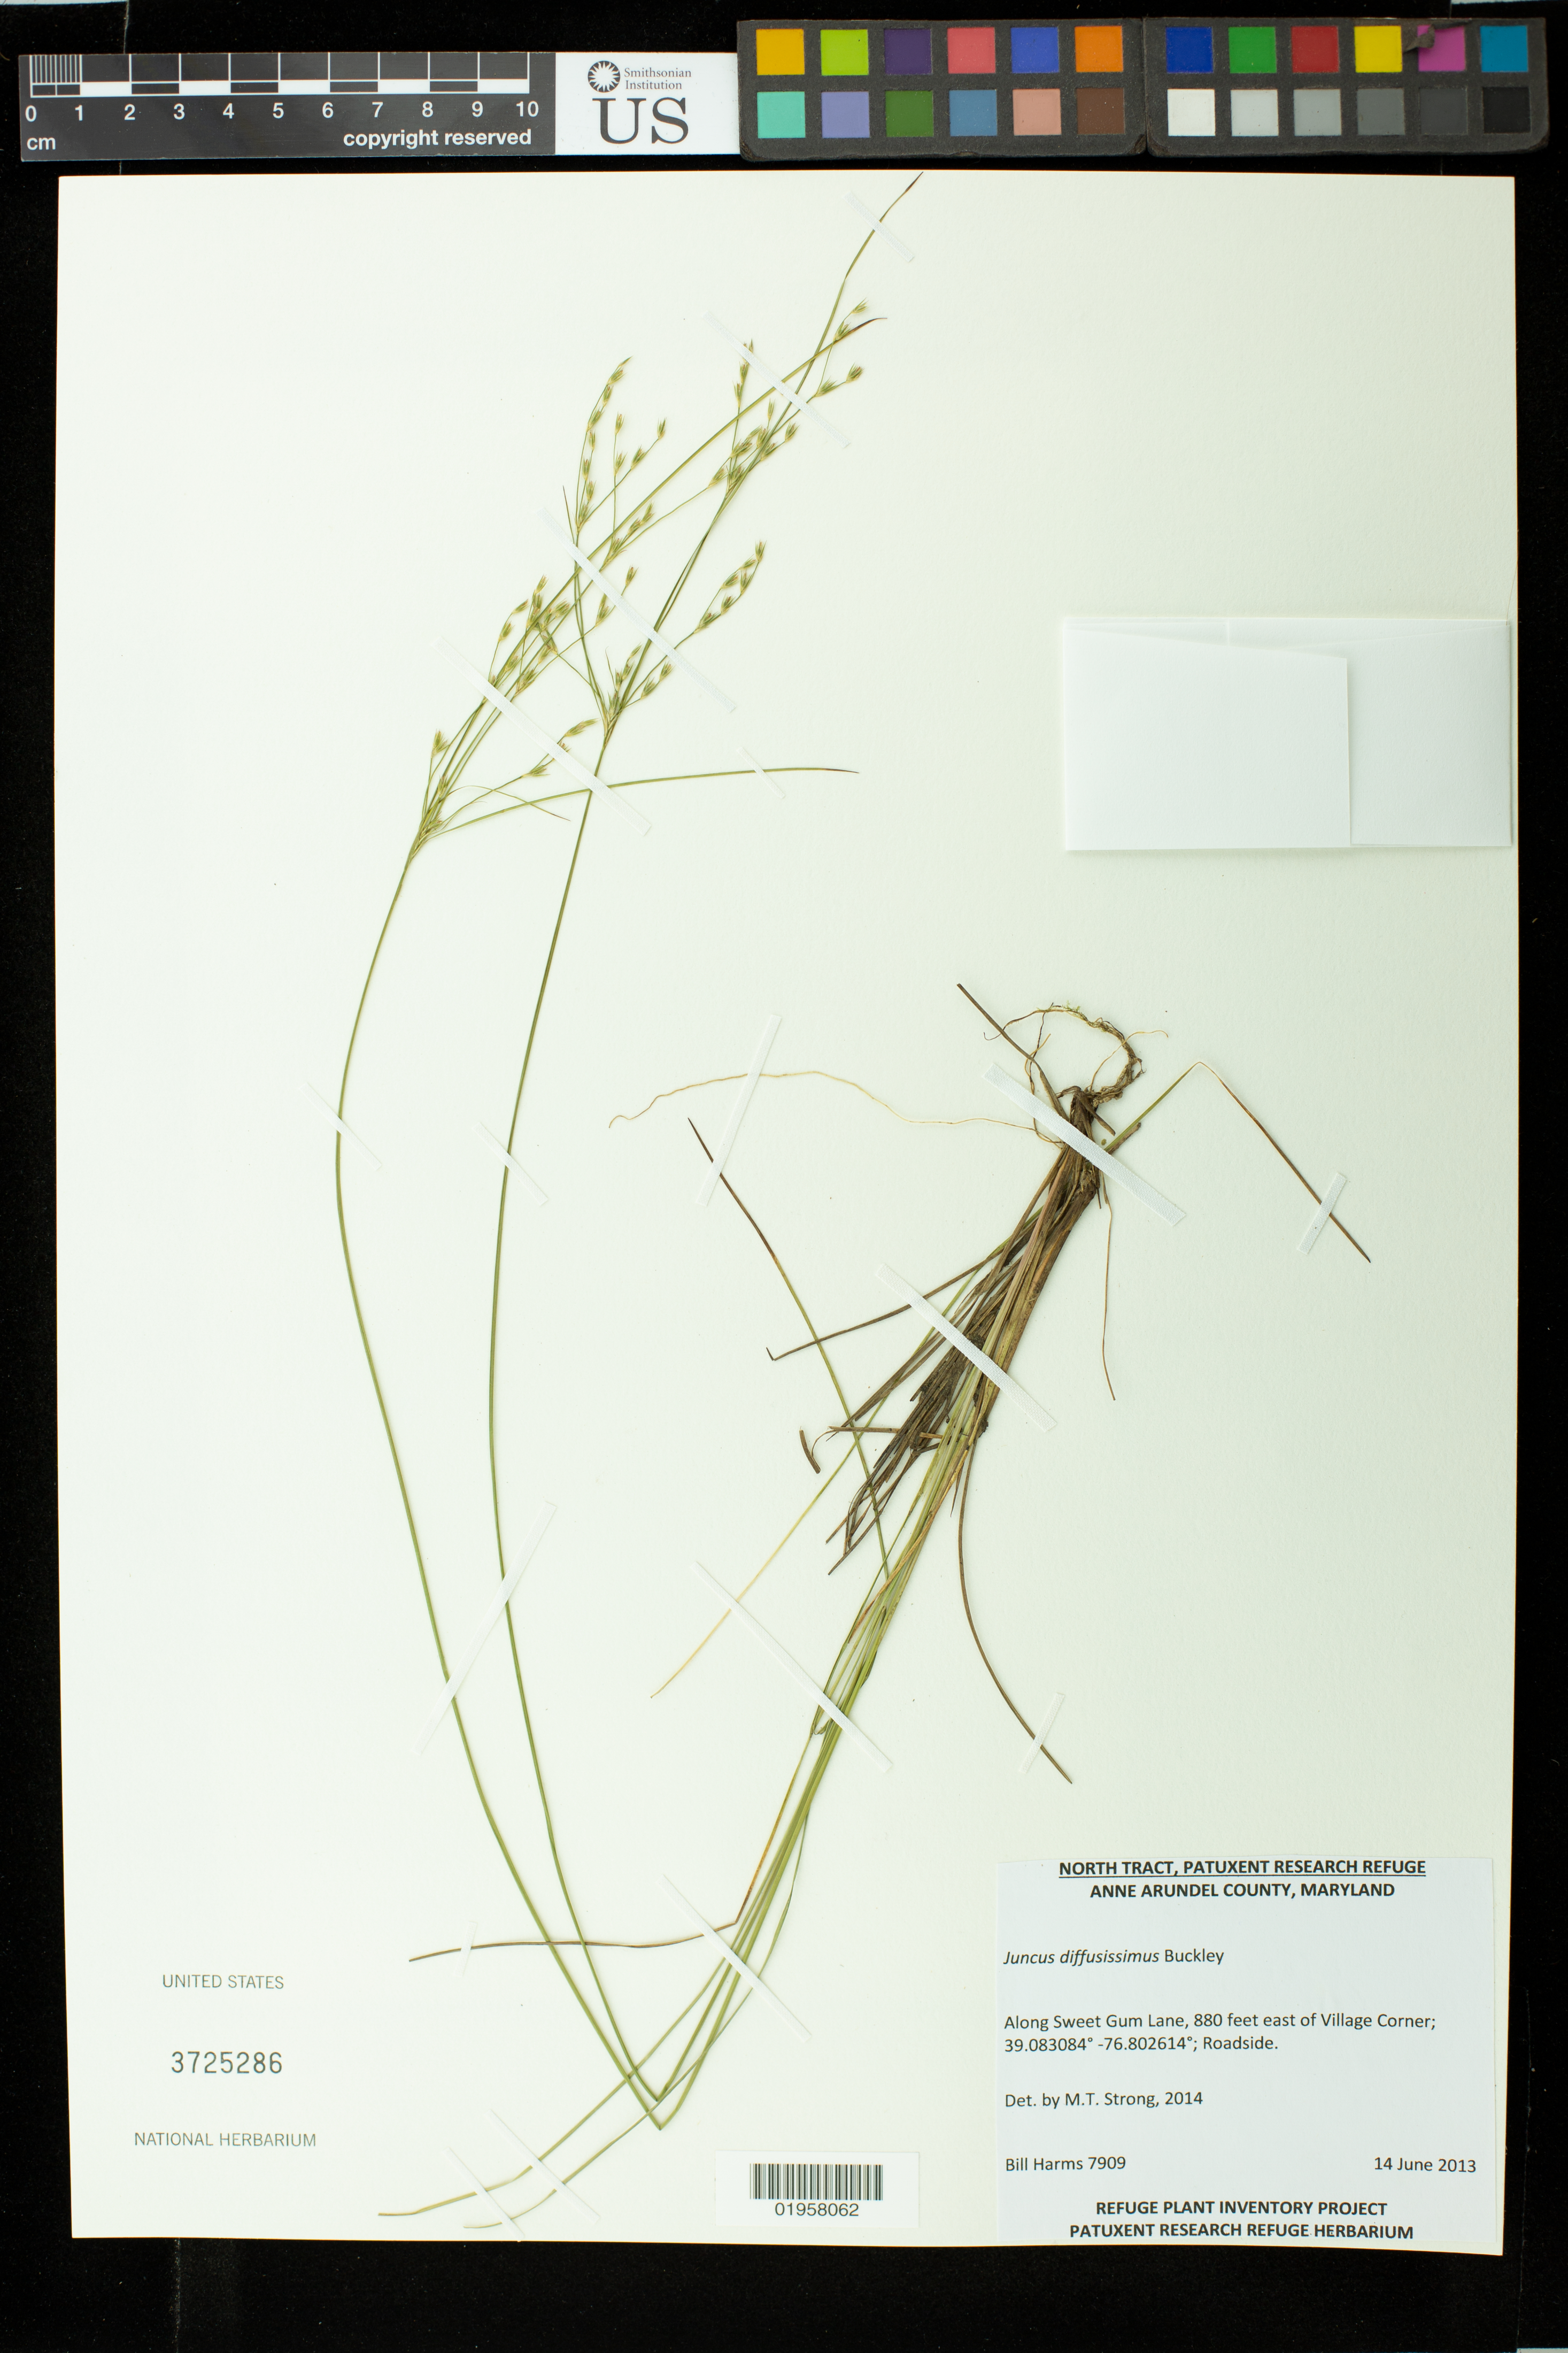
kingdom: Plantae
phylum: Tracheophyta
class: Liliopsida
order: Poales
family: Juncaceae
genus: Juncus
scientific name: Juncus tenuis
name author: Willd.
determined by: Strong, Mark T., (BOT), Smithsonian Institution - National Museum of Natural History (UNITED STATES)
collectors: B. Harms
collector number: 7909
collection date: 2013-06-14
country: United States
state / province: Maryland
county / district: Anne Arundel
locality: Patuxent Research Refuge, North Tract. Along Sweet Gum Lane, 880 feet E of Village Corner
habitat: Roadside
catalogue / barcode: US 3725286